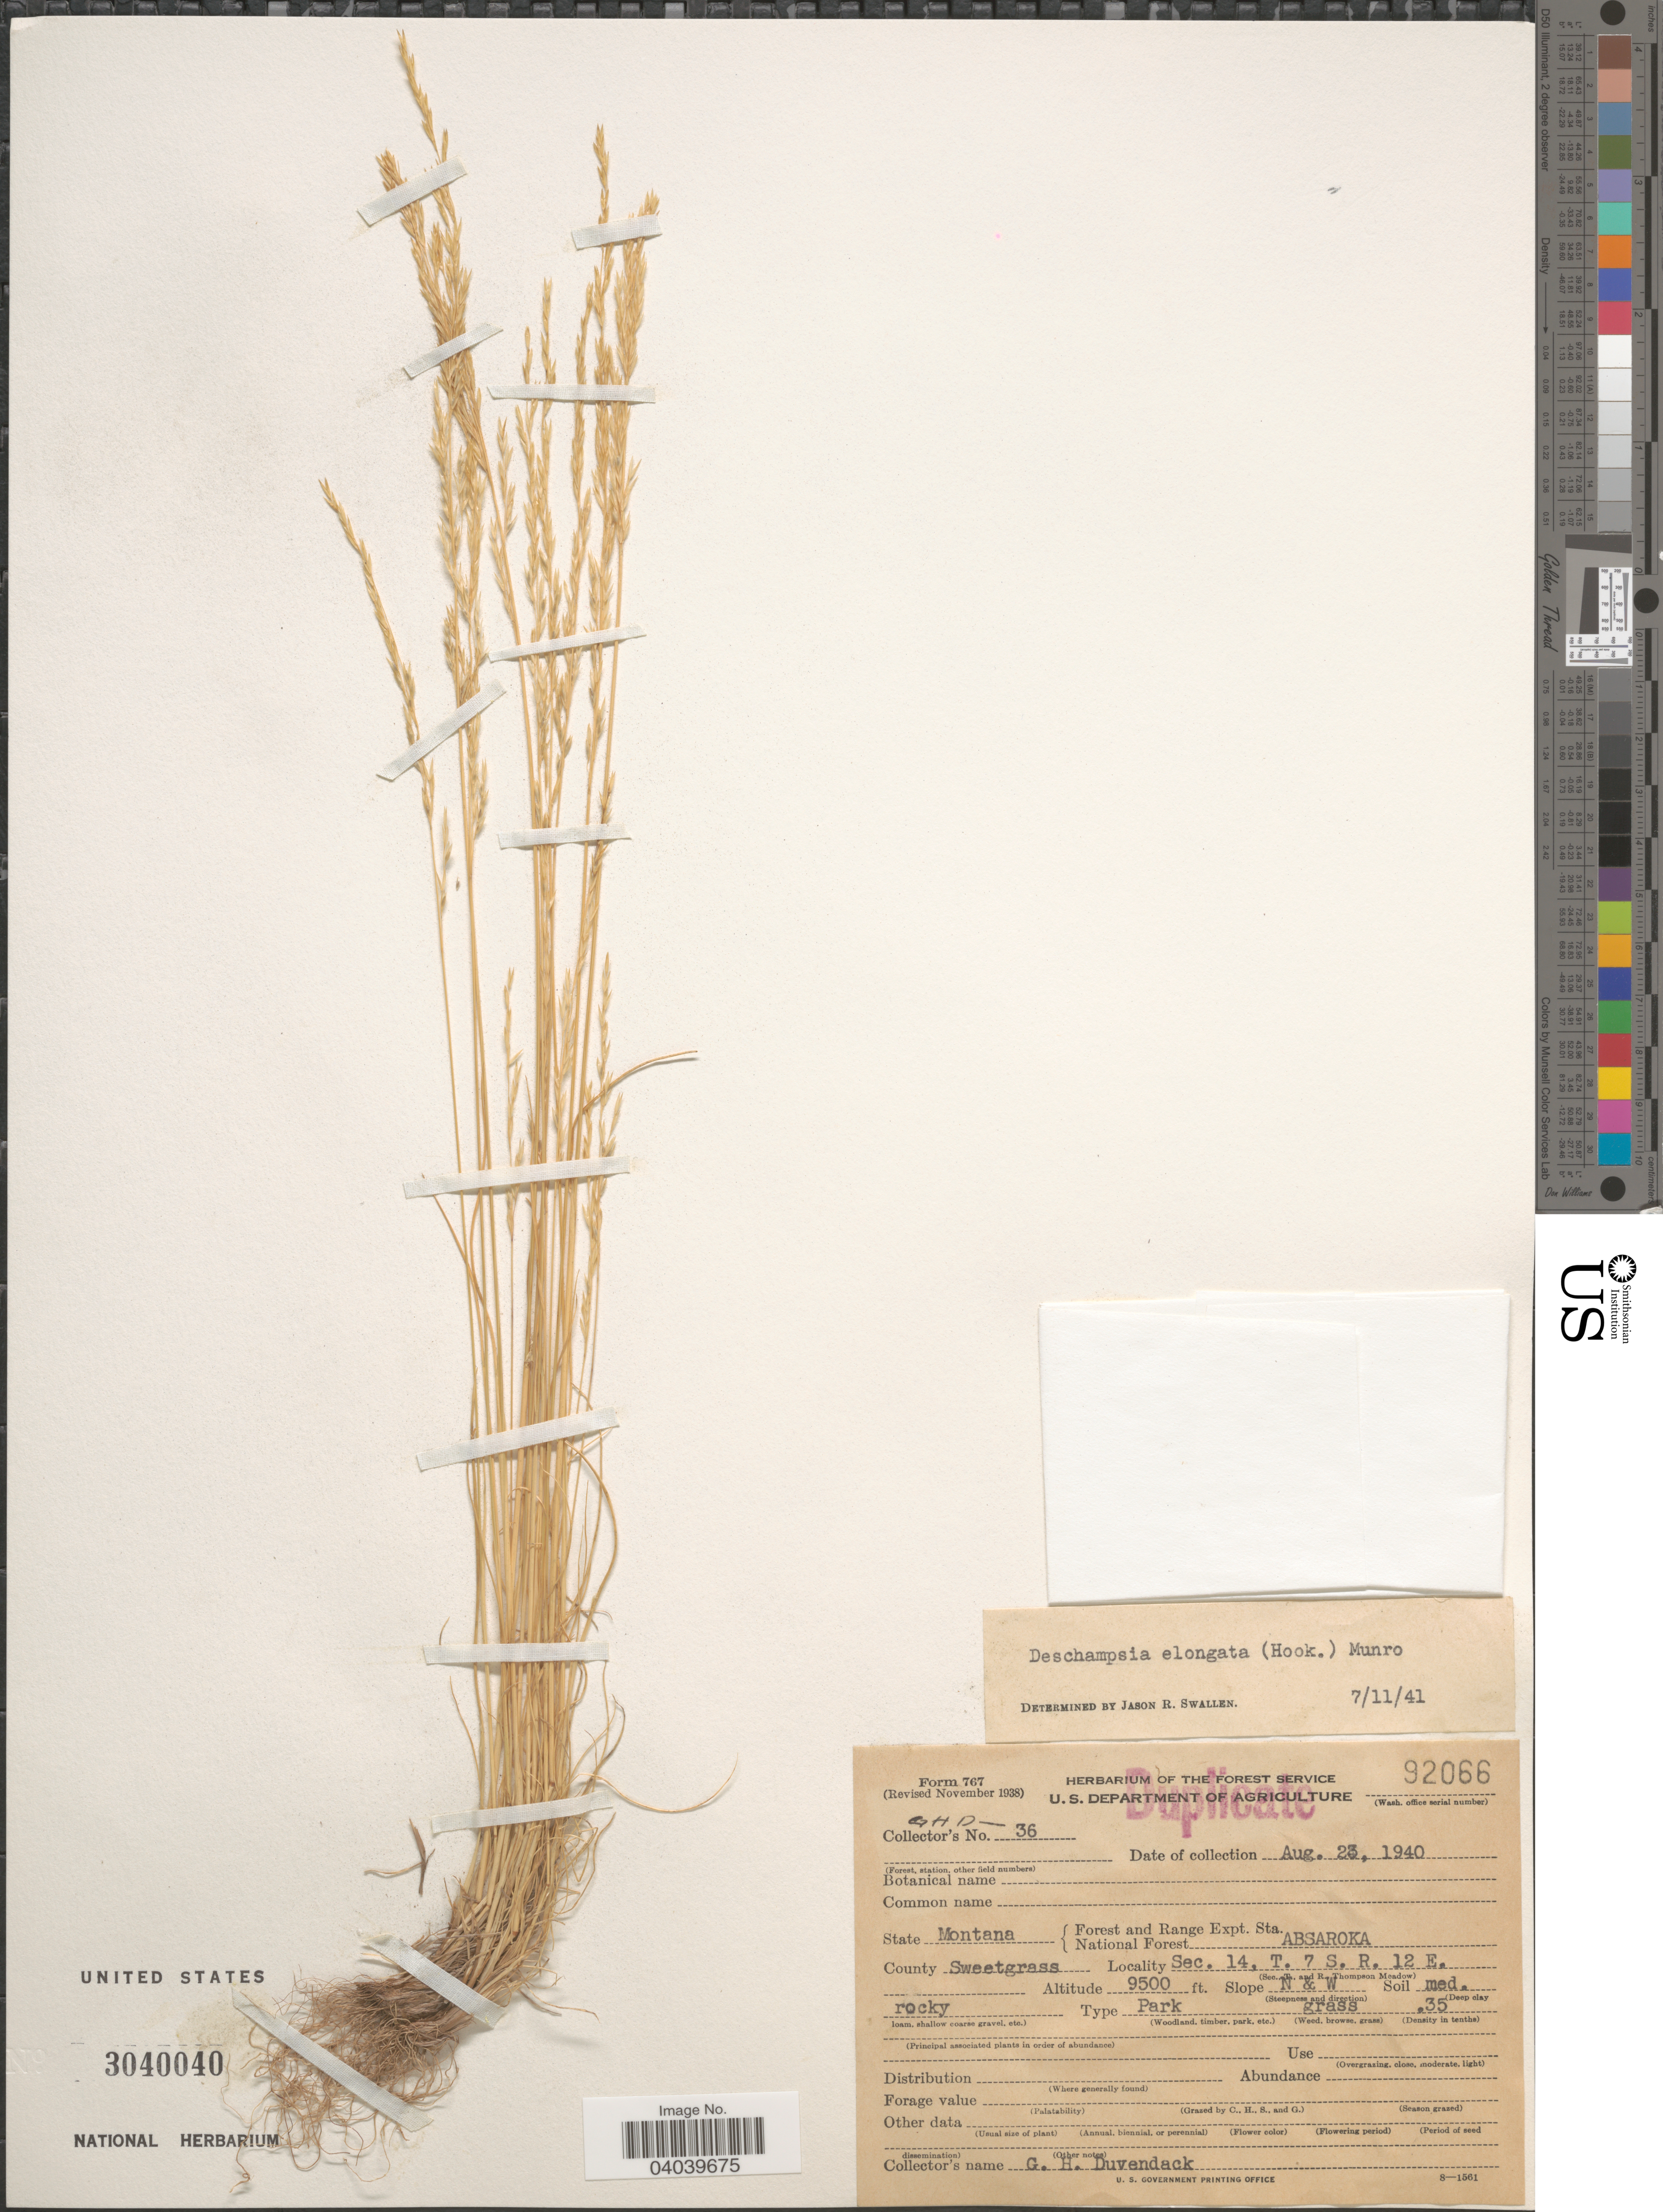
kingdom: Plantae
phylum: Tracheophyta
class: Liliopsida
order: Poales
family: Poaceae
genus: Deschampsia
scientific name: Deschampsia elongata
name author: (Hook.) Munro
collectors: G. Duvendack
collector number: GHD-36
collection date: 1940-08-23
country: United States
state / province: Montana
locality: Forest and Range Expt. Sta. National Forest. Absaroka. County Sweetgrass. Sec. 14. T. 7 S. R. 12 E. Slope N & W.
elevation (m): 2896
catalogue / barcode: US 3040040